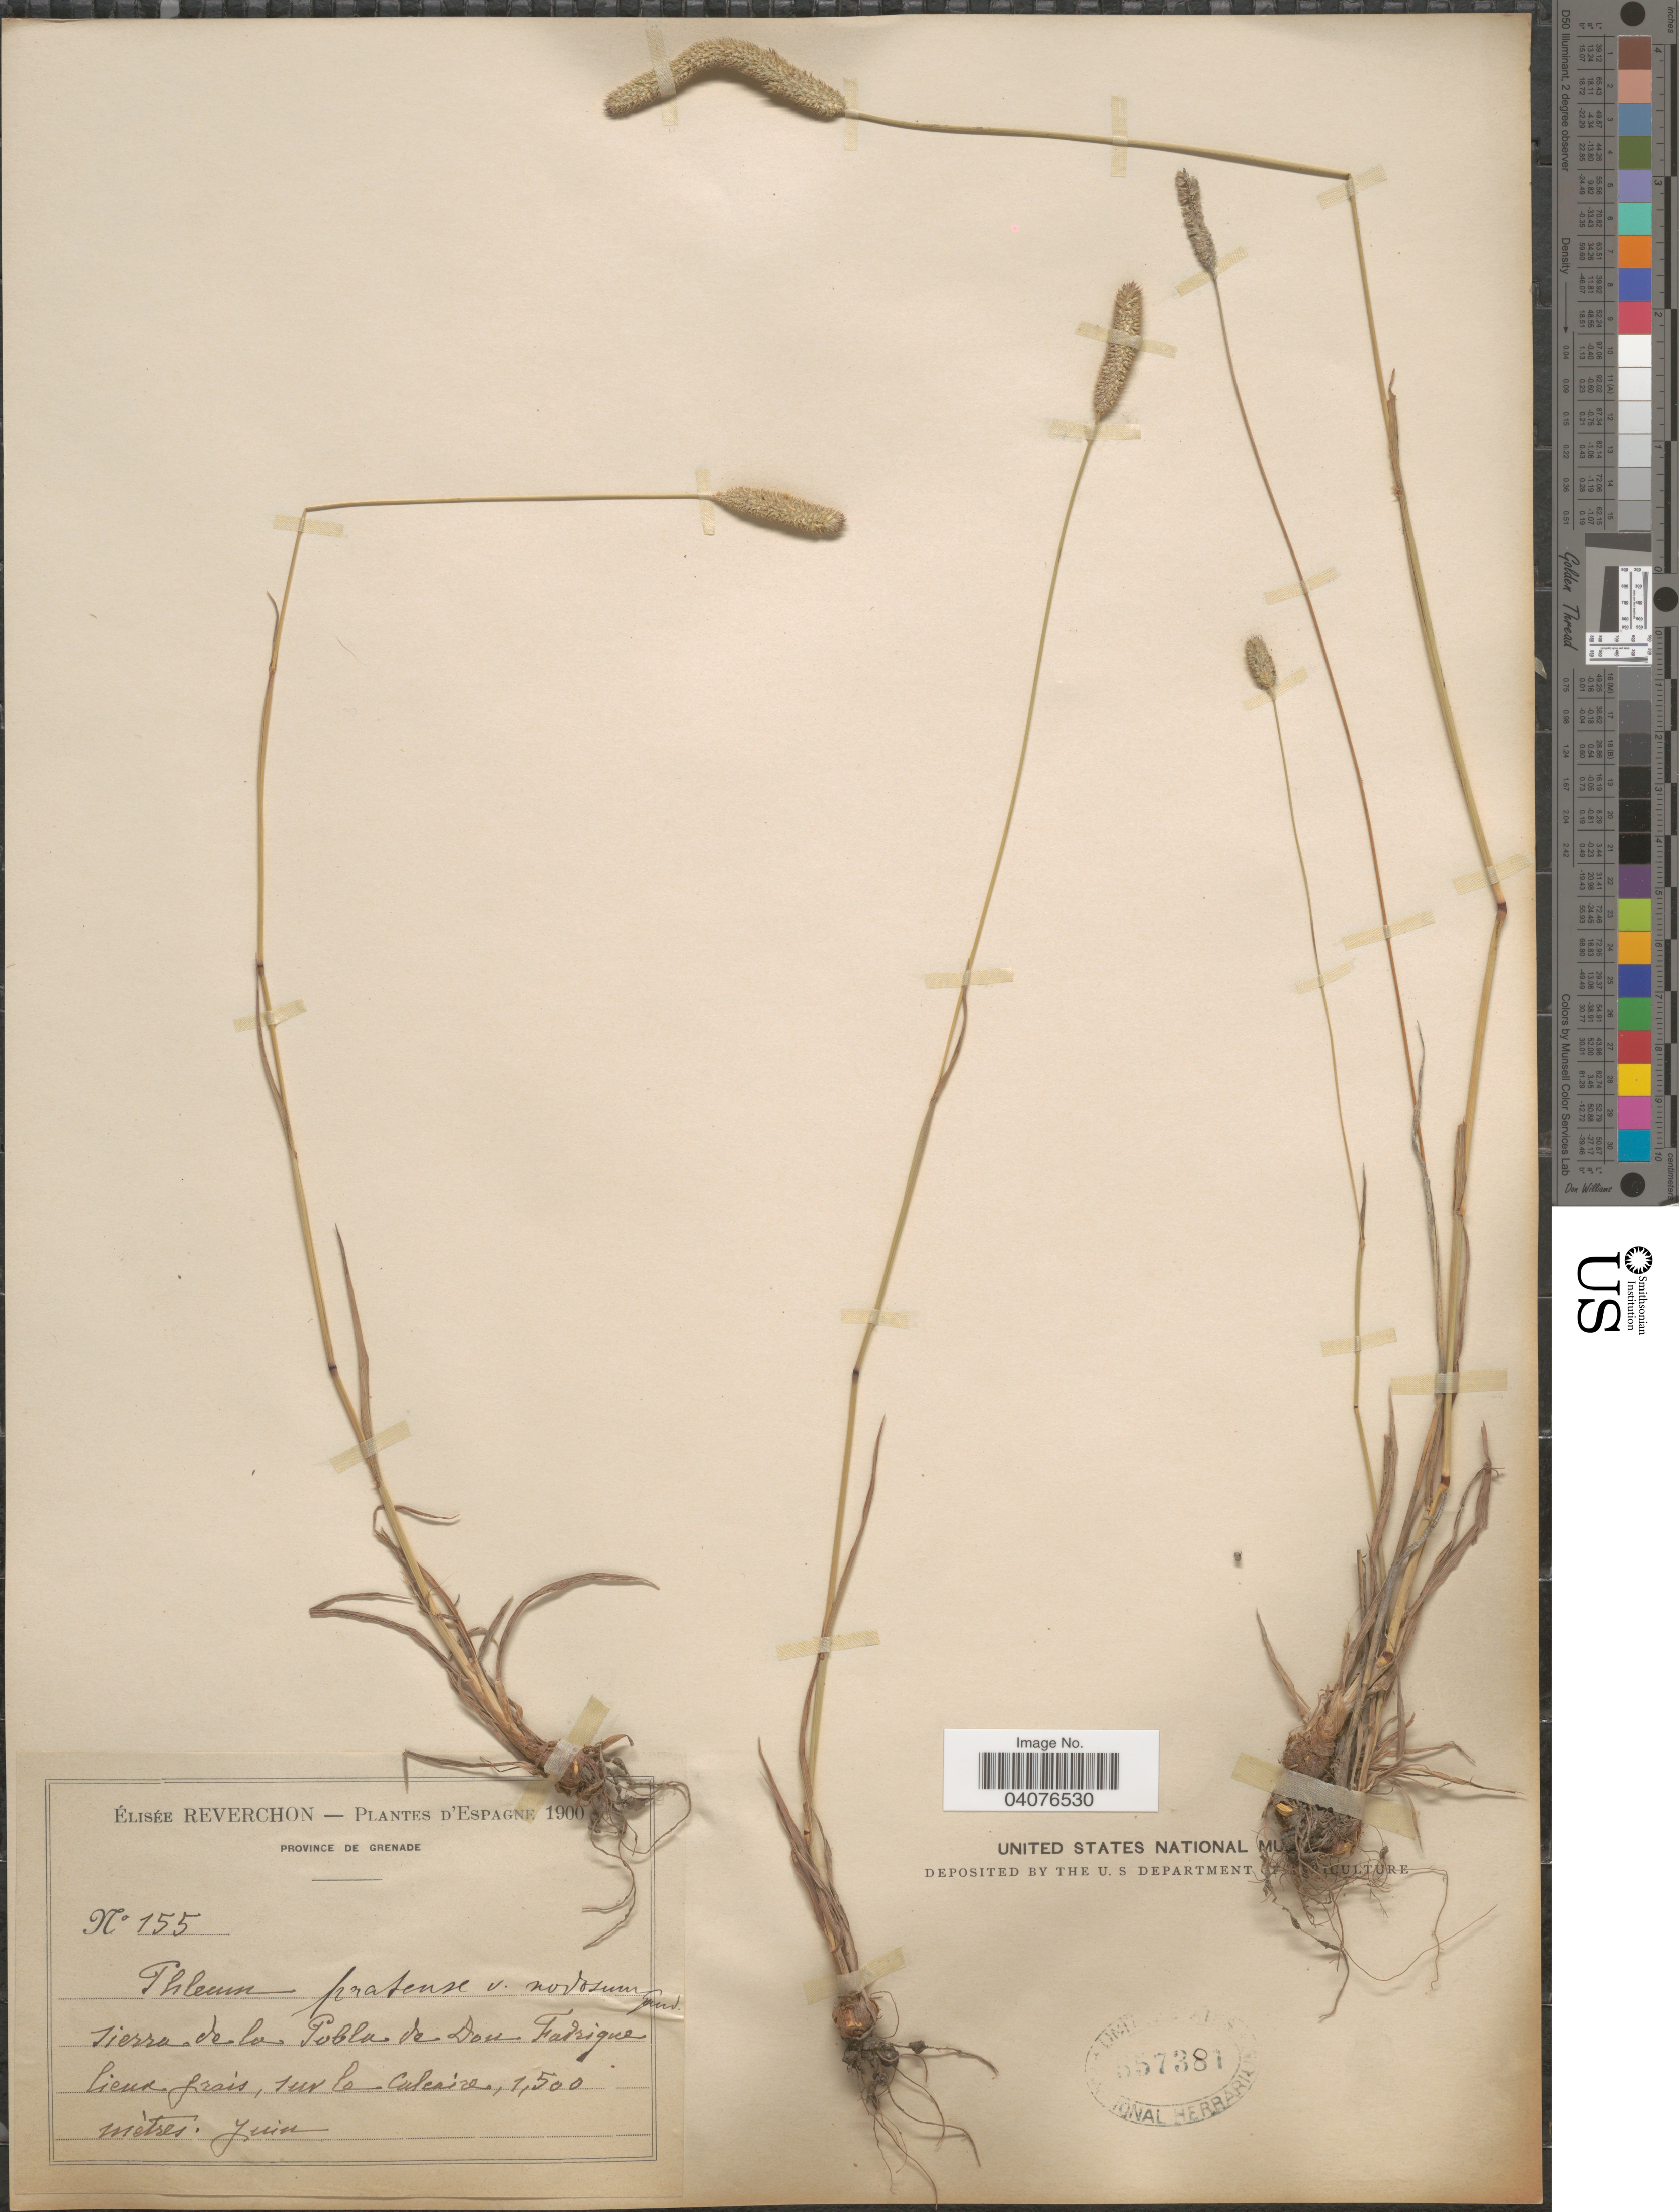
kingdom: Plantae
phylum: Tracheophyta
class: Liliopsida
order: Poales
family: Poaceae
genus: Phleum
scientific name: Phleum pratense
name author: L.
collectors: E. Reverchon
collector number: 155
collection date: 1900-06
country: Spain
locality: Province de Grenade. Sierra de la Puebla de Don Fadrique lieux grais, sur le calcaire.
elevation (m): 1500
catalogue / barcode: US 557381